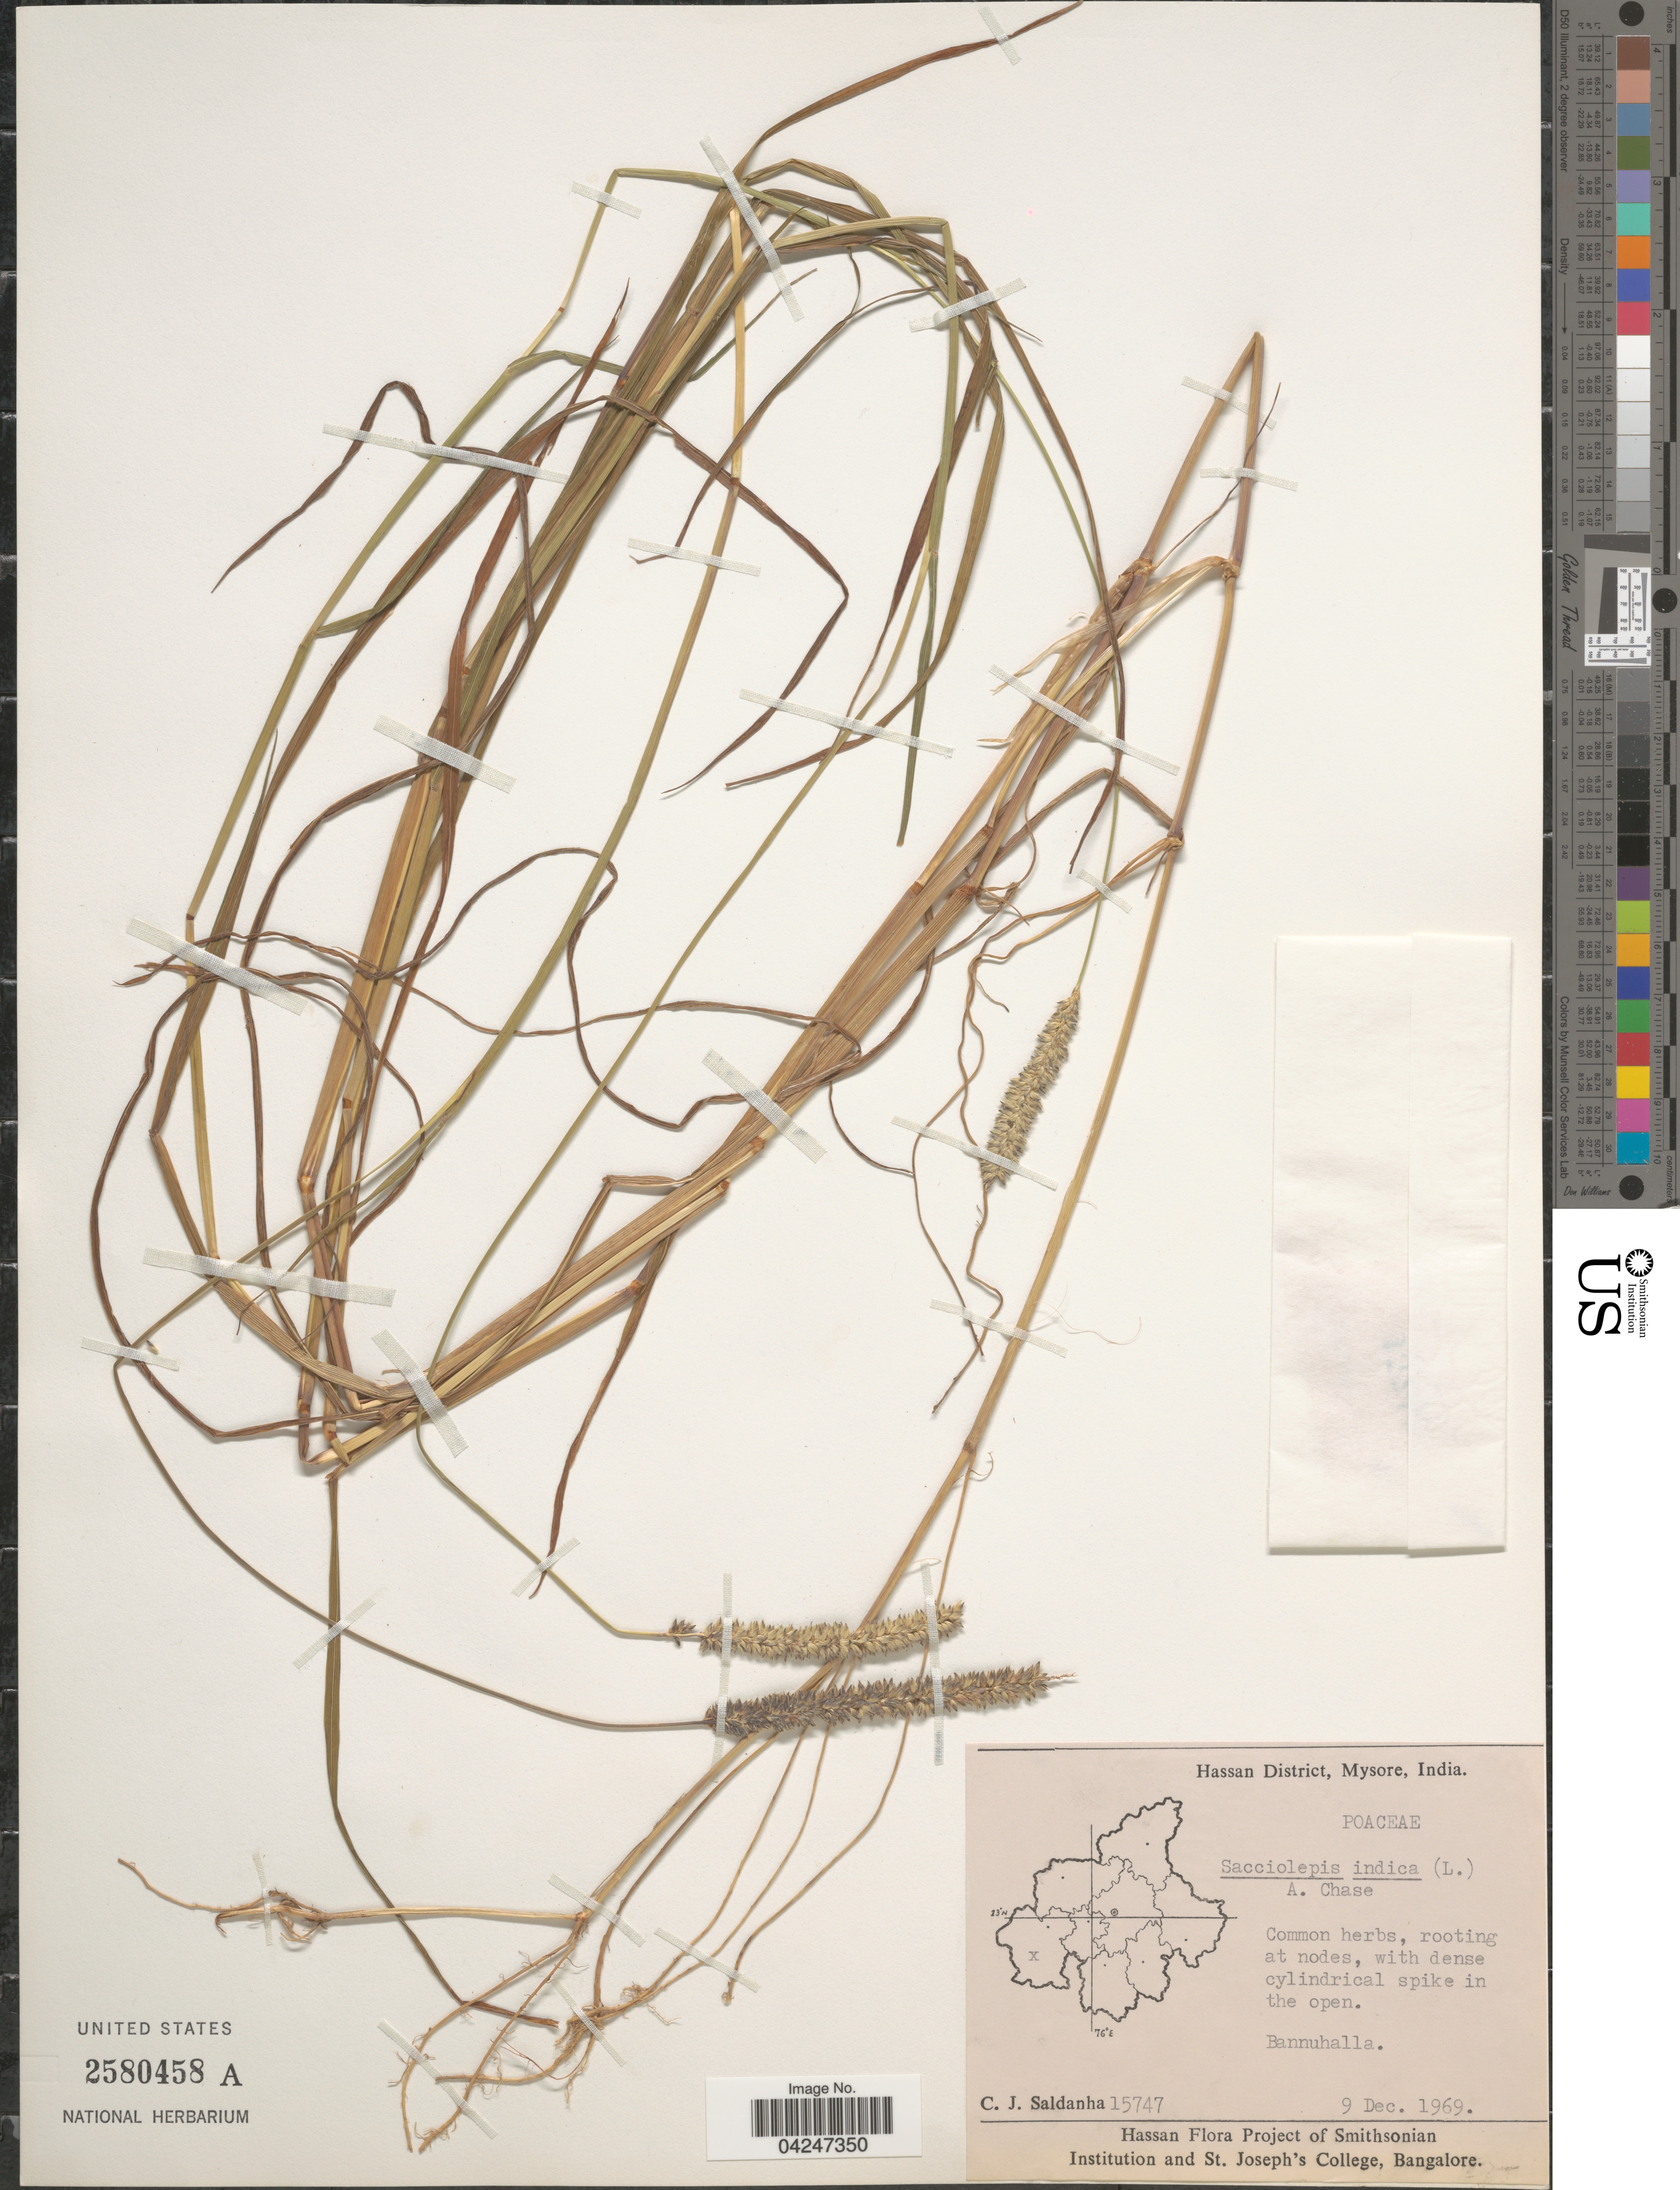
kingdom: Plantae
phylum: Tracheophyta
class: Liliopsida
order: Poales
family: Poaceae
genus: Sacciolepis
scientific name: Sacciolepis indica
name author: (L.) Chase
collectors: C. J. Saldanha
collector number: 15747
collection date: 1969-12-09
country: India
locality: Hassan District, Mysore. Common herbs, rooting at nodes, with dense cylindrical spike in the open. Bannuhalla.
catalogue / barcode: US 2580458A